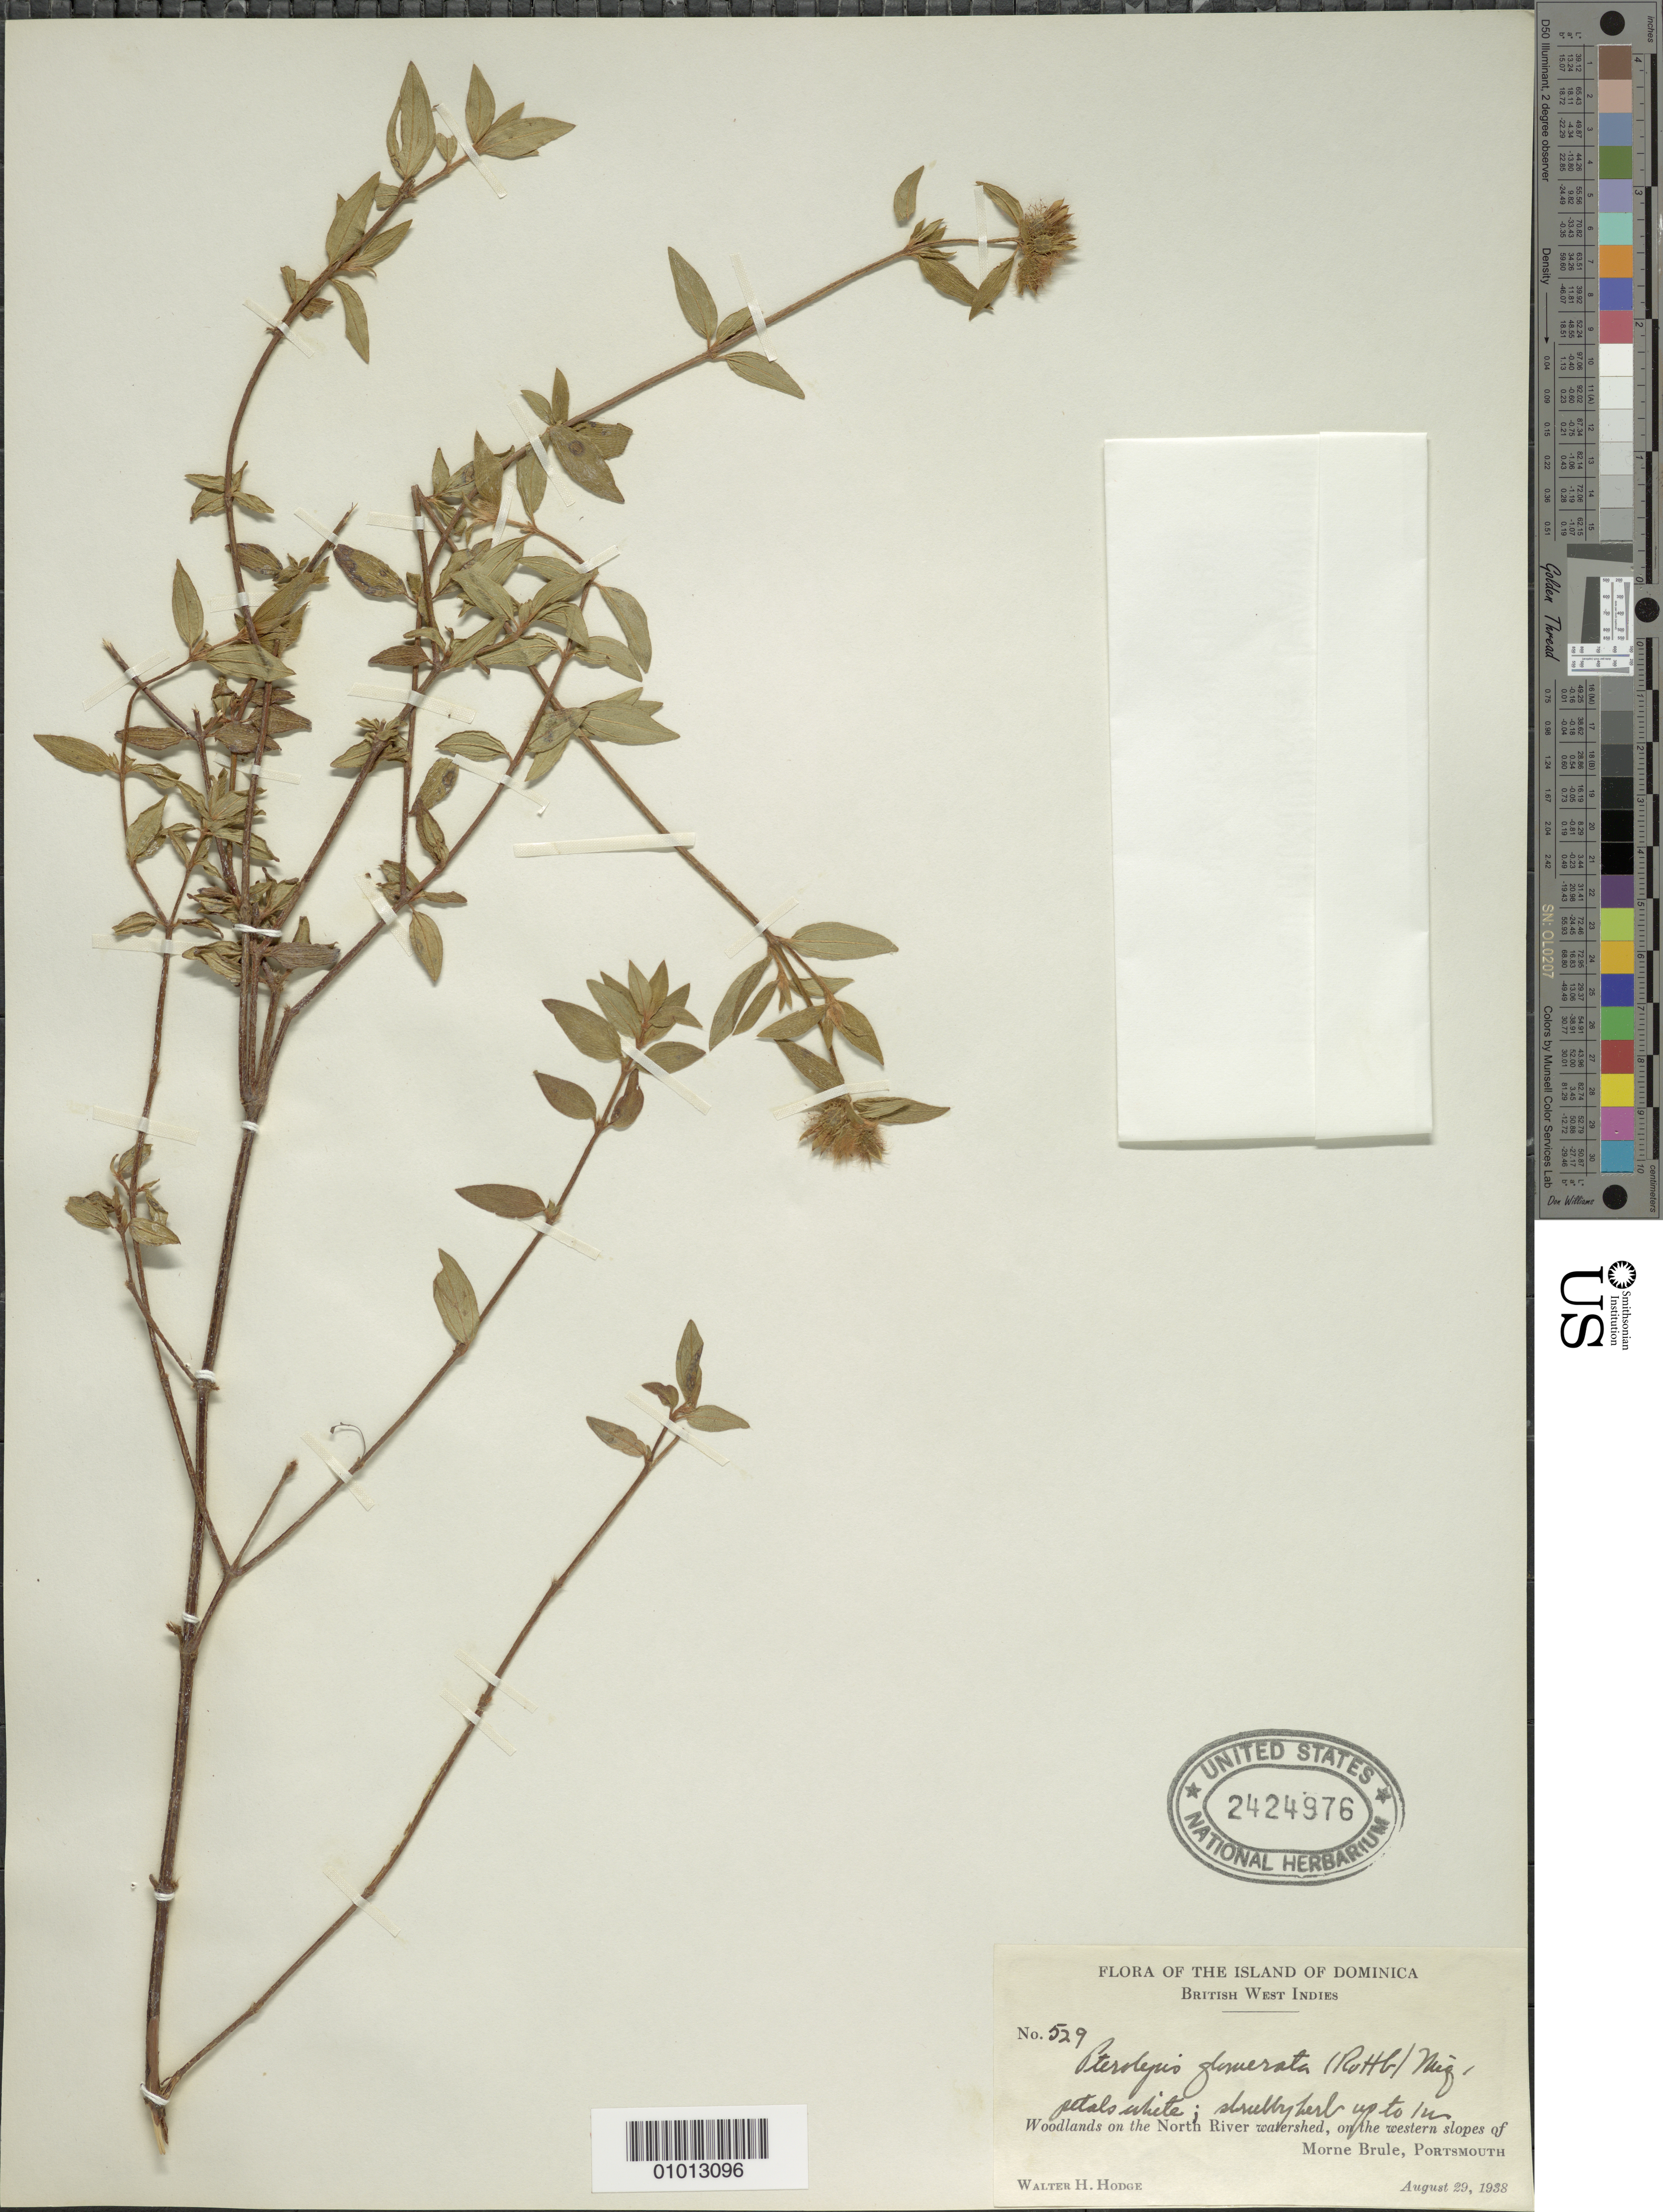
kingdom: Plantae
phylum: Tracheophyta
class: Magnoliopsida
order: Myrtales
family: Melastomataceae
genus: Pterolepis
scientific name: Pterolepis glomerata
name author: (Rottb.) Miq.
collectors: W. Hodge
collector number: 529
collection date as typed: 29 Aug 1938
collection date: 1938-08-29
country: Dominica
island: Dominica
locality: North River watershed, western slopes of Morne Brule, Portsmouth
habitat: Woodlands on river watershed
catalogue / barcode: US 2424976